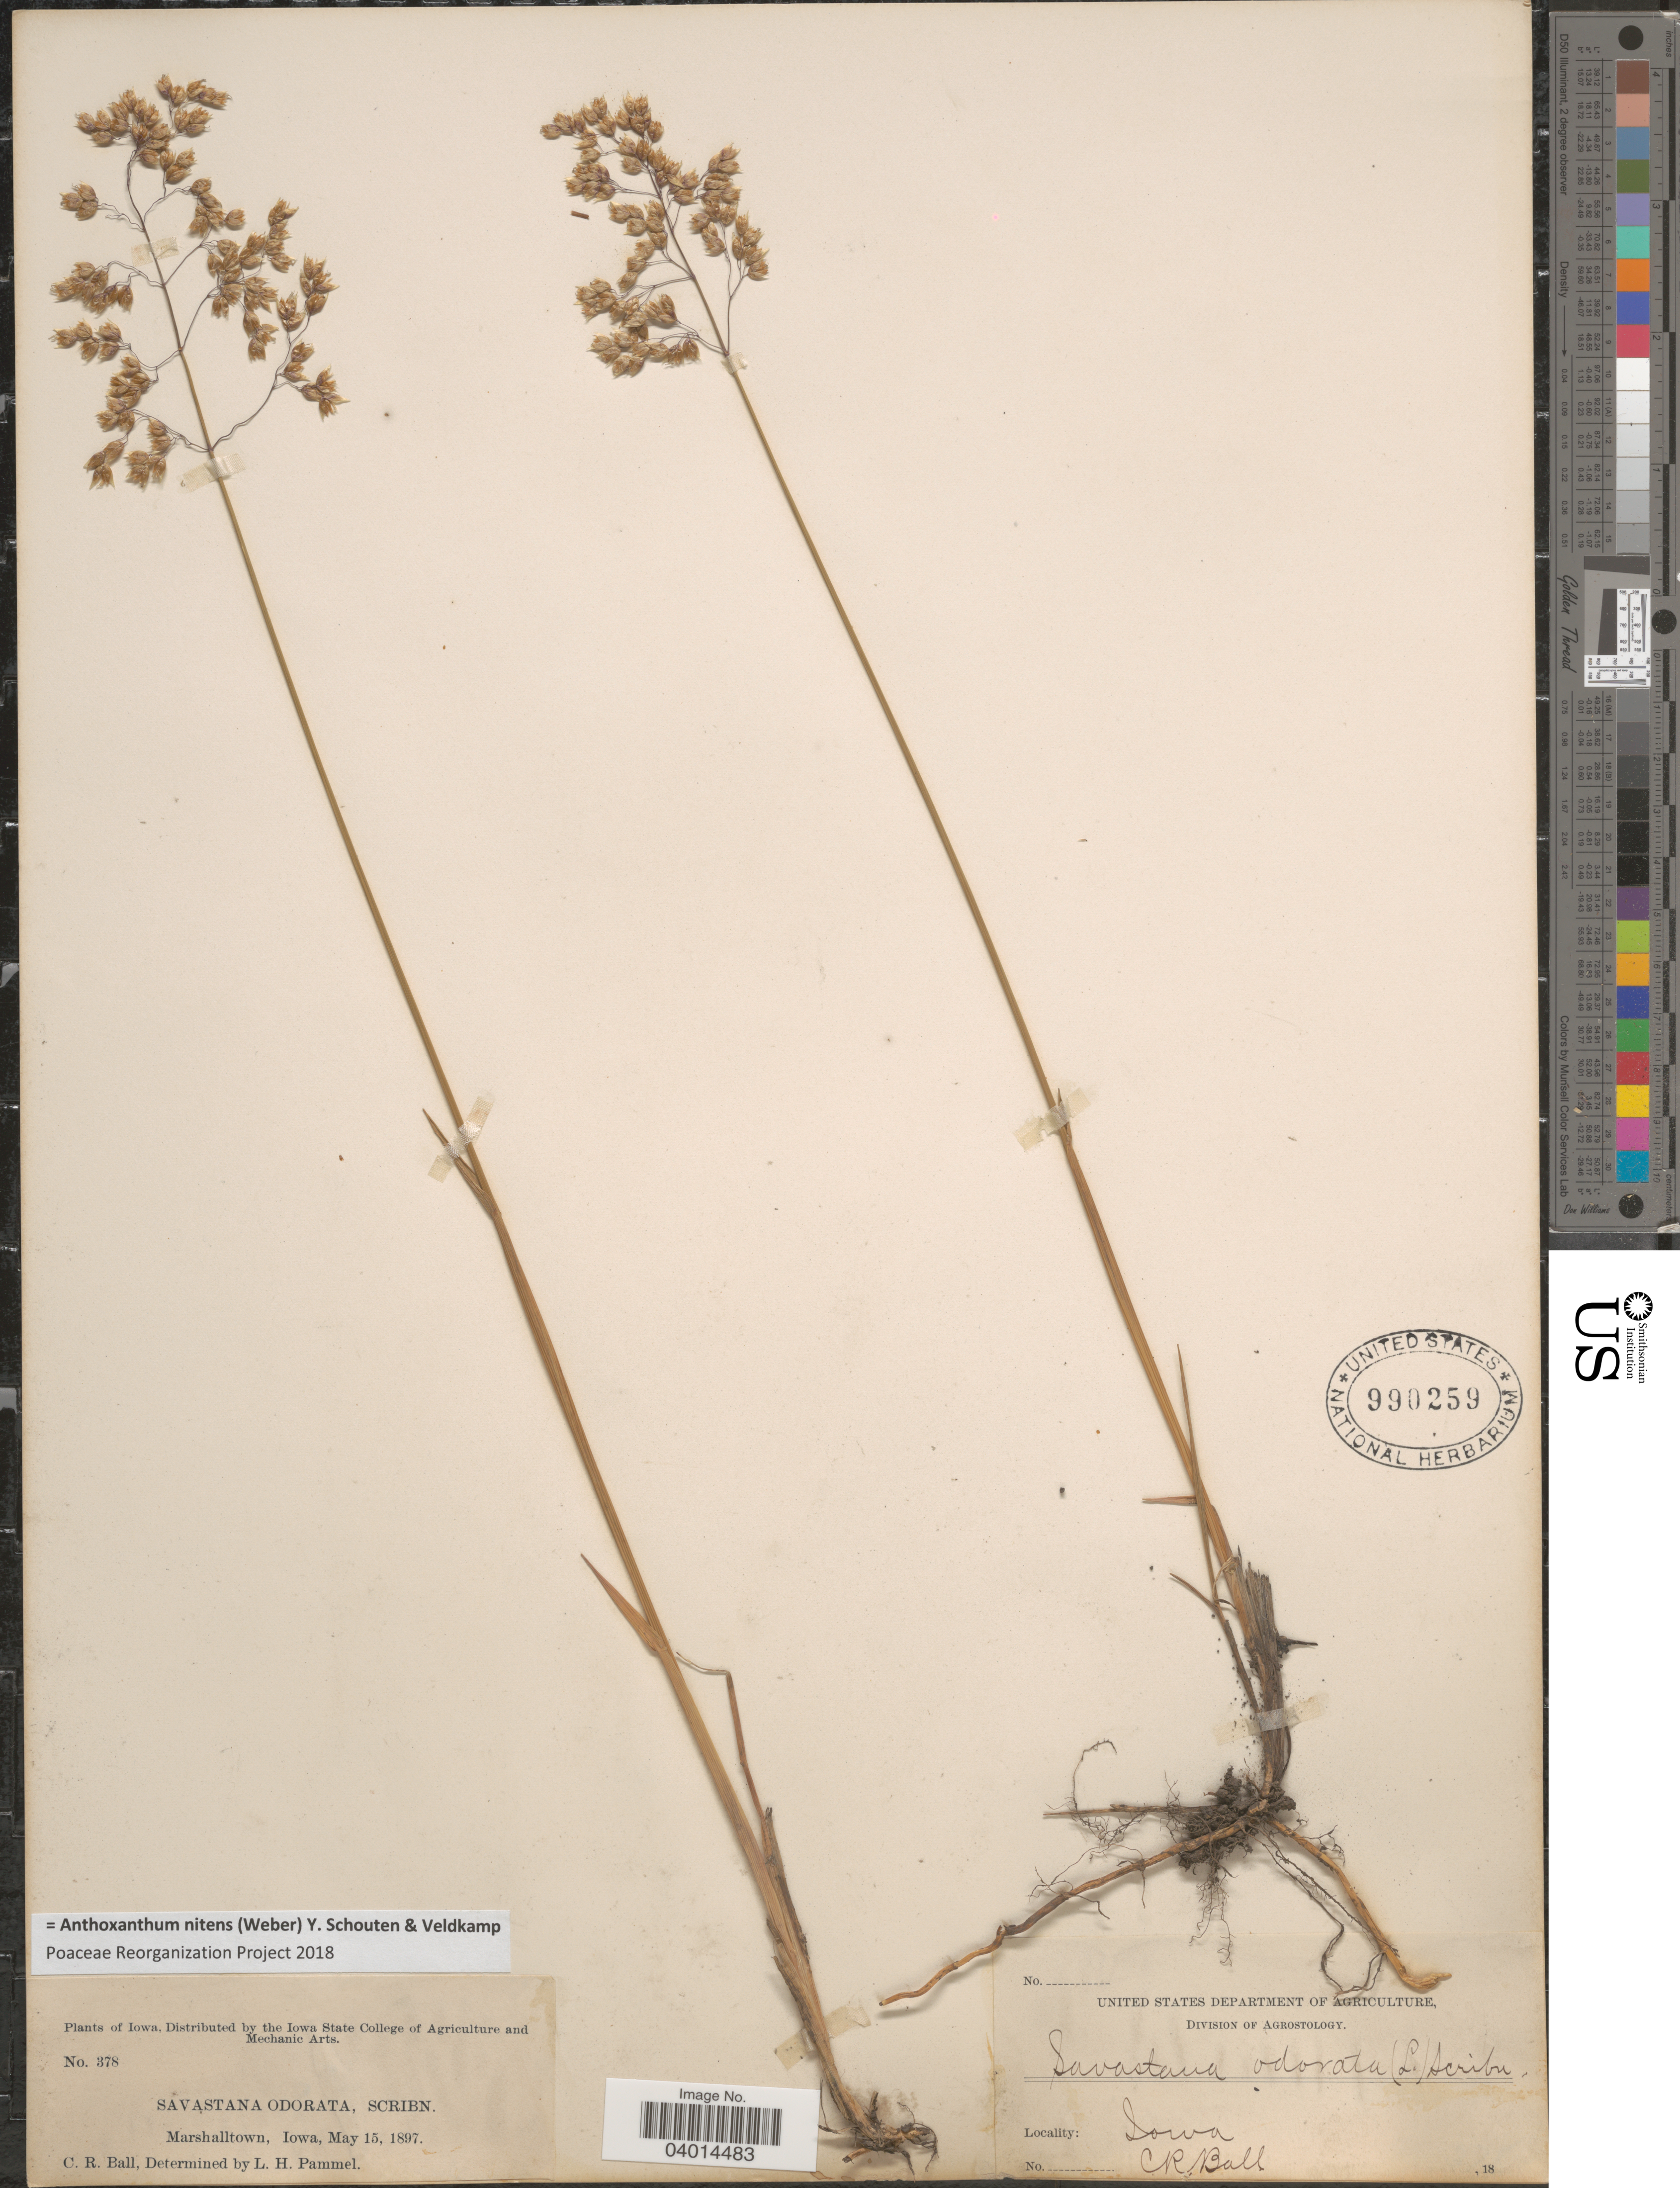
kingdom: Plantae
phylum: Tracheophyta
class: Liliopsida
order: Poales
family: Poaceae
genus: Anthoxanthum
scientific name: Anthoxanthum nitens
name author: (G.H. Weber) R.T.A. Schouten & Veldkamp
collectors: C. R. Ball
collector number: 378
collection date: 1897-05-15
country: United States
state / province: Iowa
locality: Marshalltown.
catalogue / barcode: US 990259